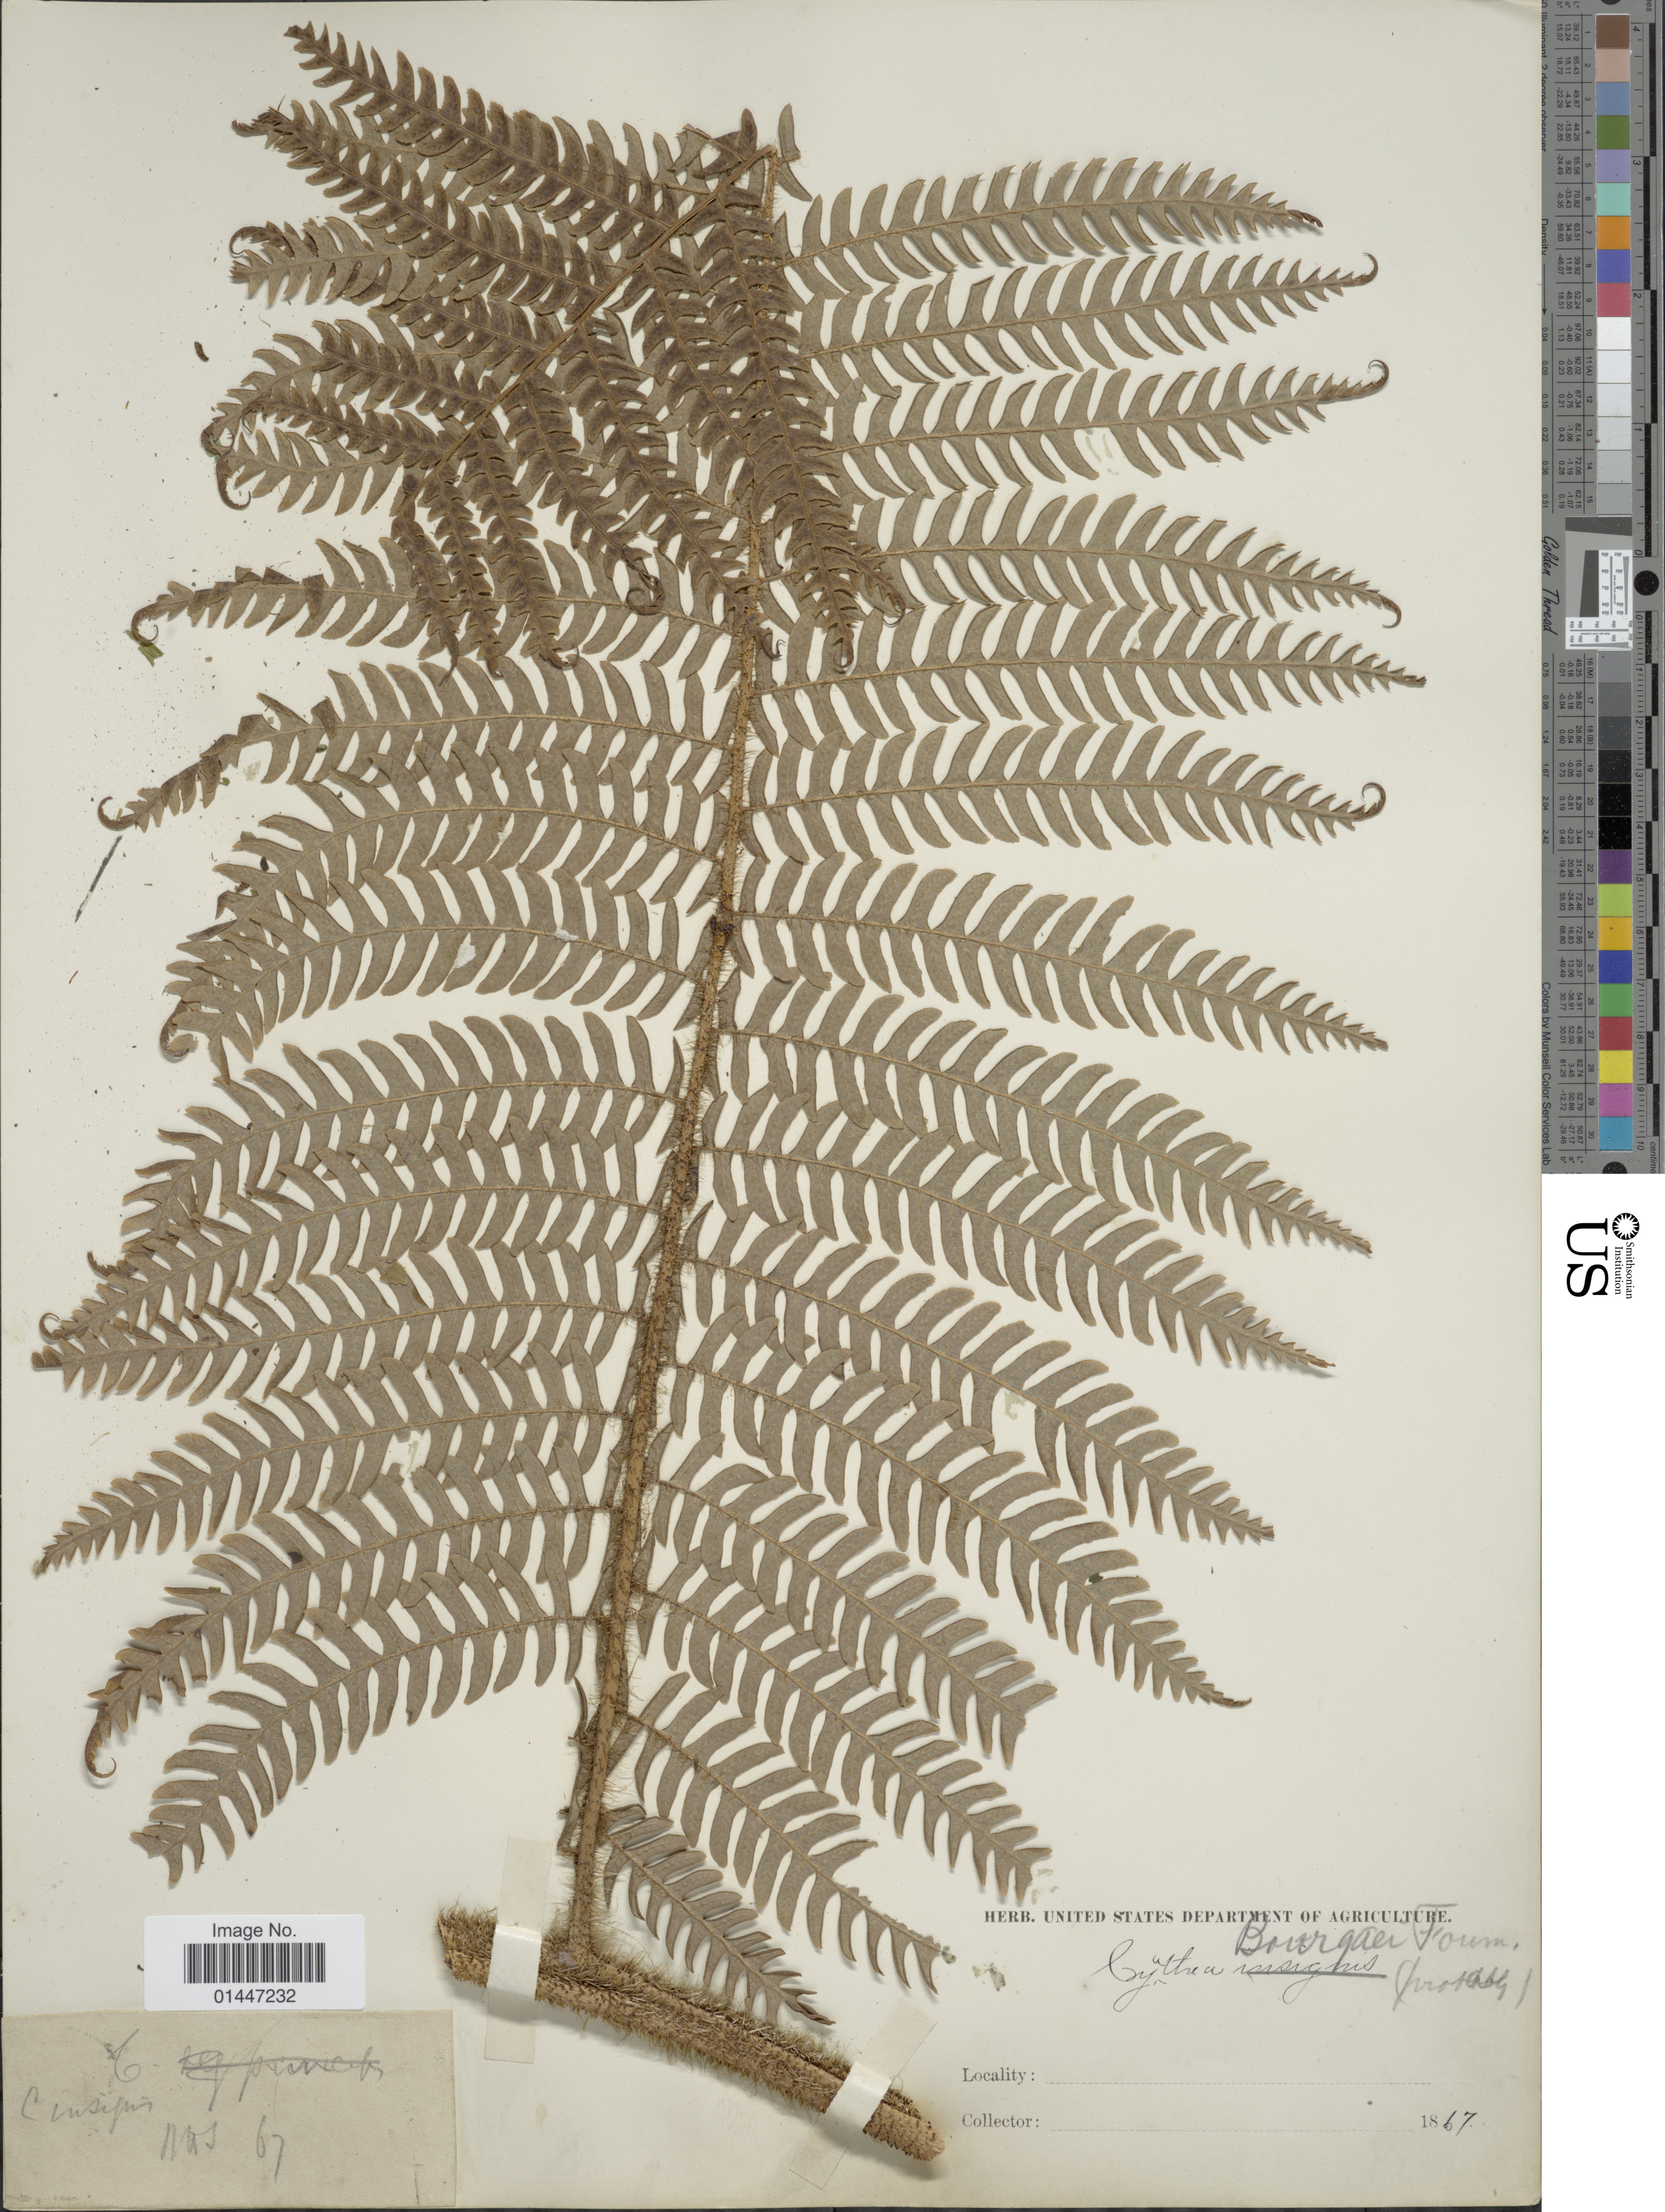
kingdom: Plantae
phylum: Tracheophyta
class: Polypodiopsida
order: Cyatheales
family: Cyatheaceae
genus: Sphaeropteris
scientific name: Sphaeropteris horrida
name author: (Liebm.) R.M. Tryon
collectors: United States Department of Agriculture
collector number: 67?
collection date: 1867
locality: NOS [interpreted]